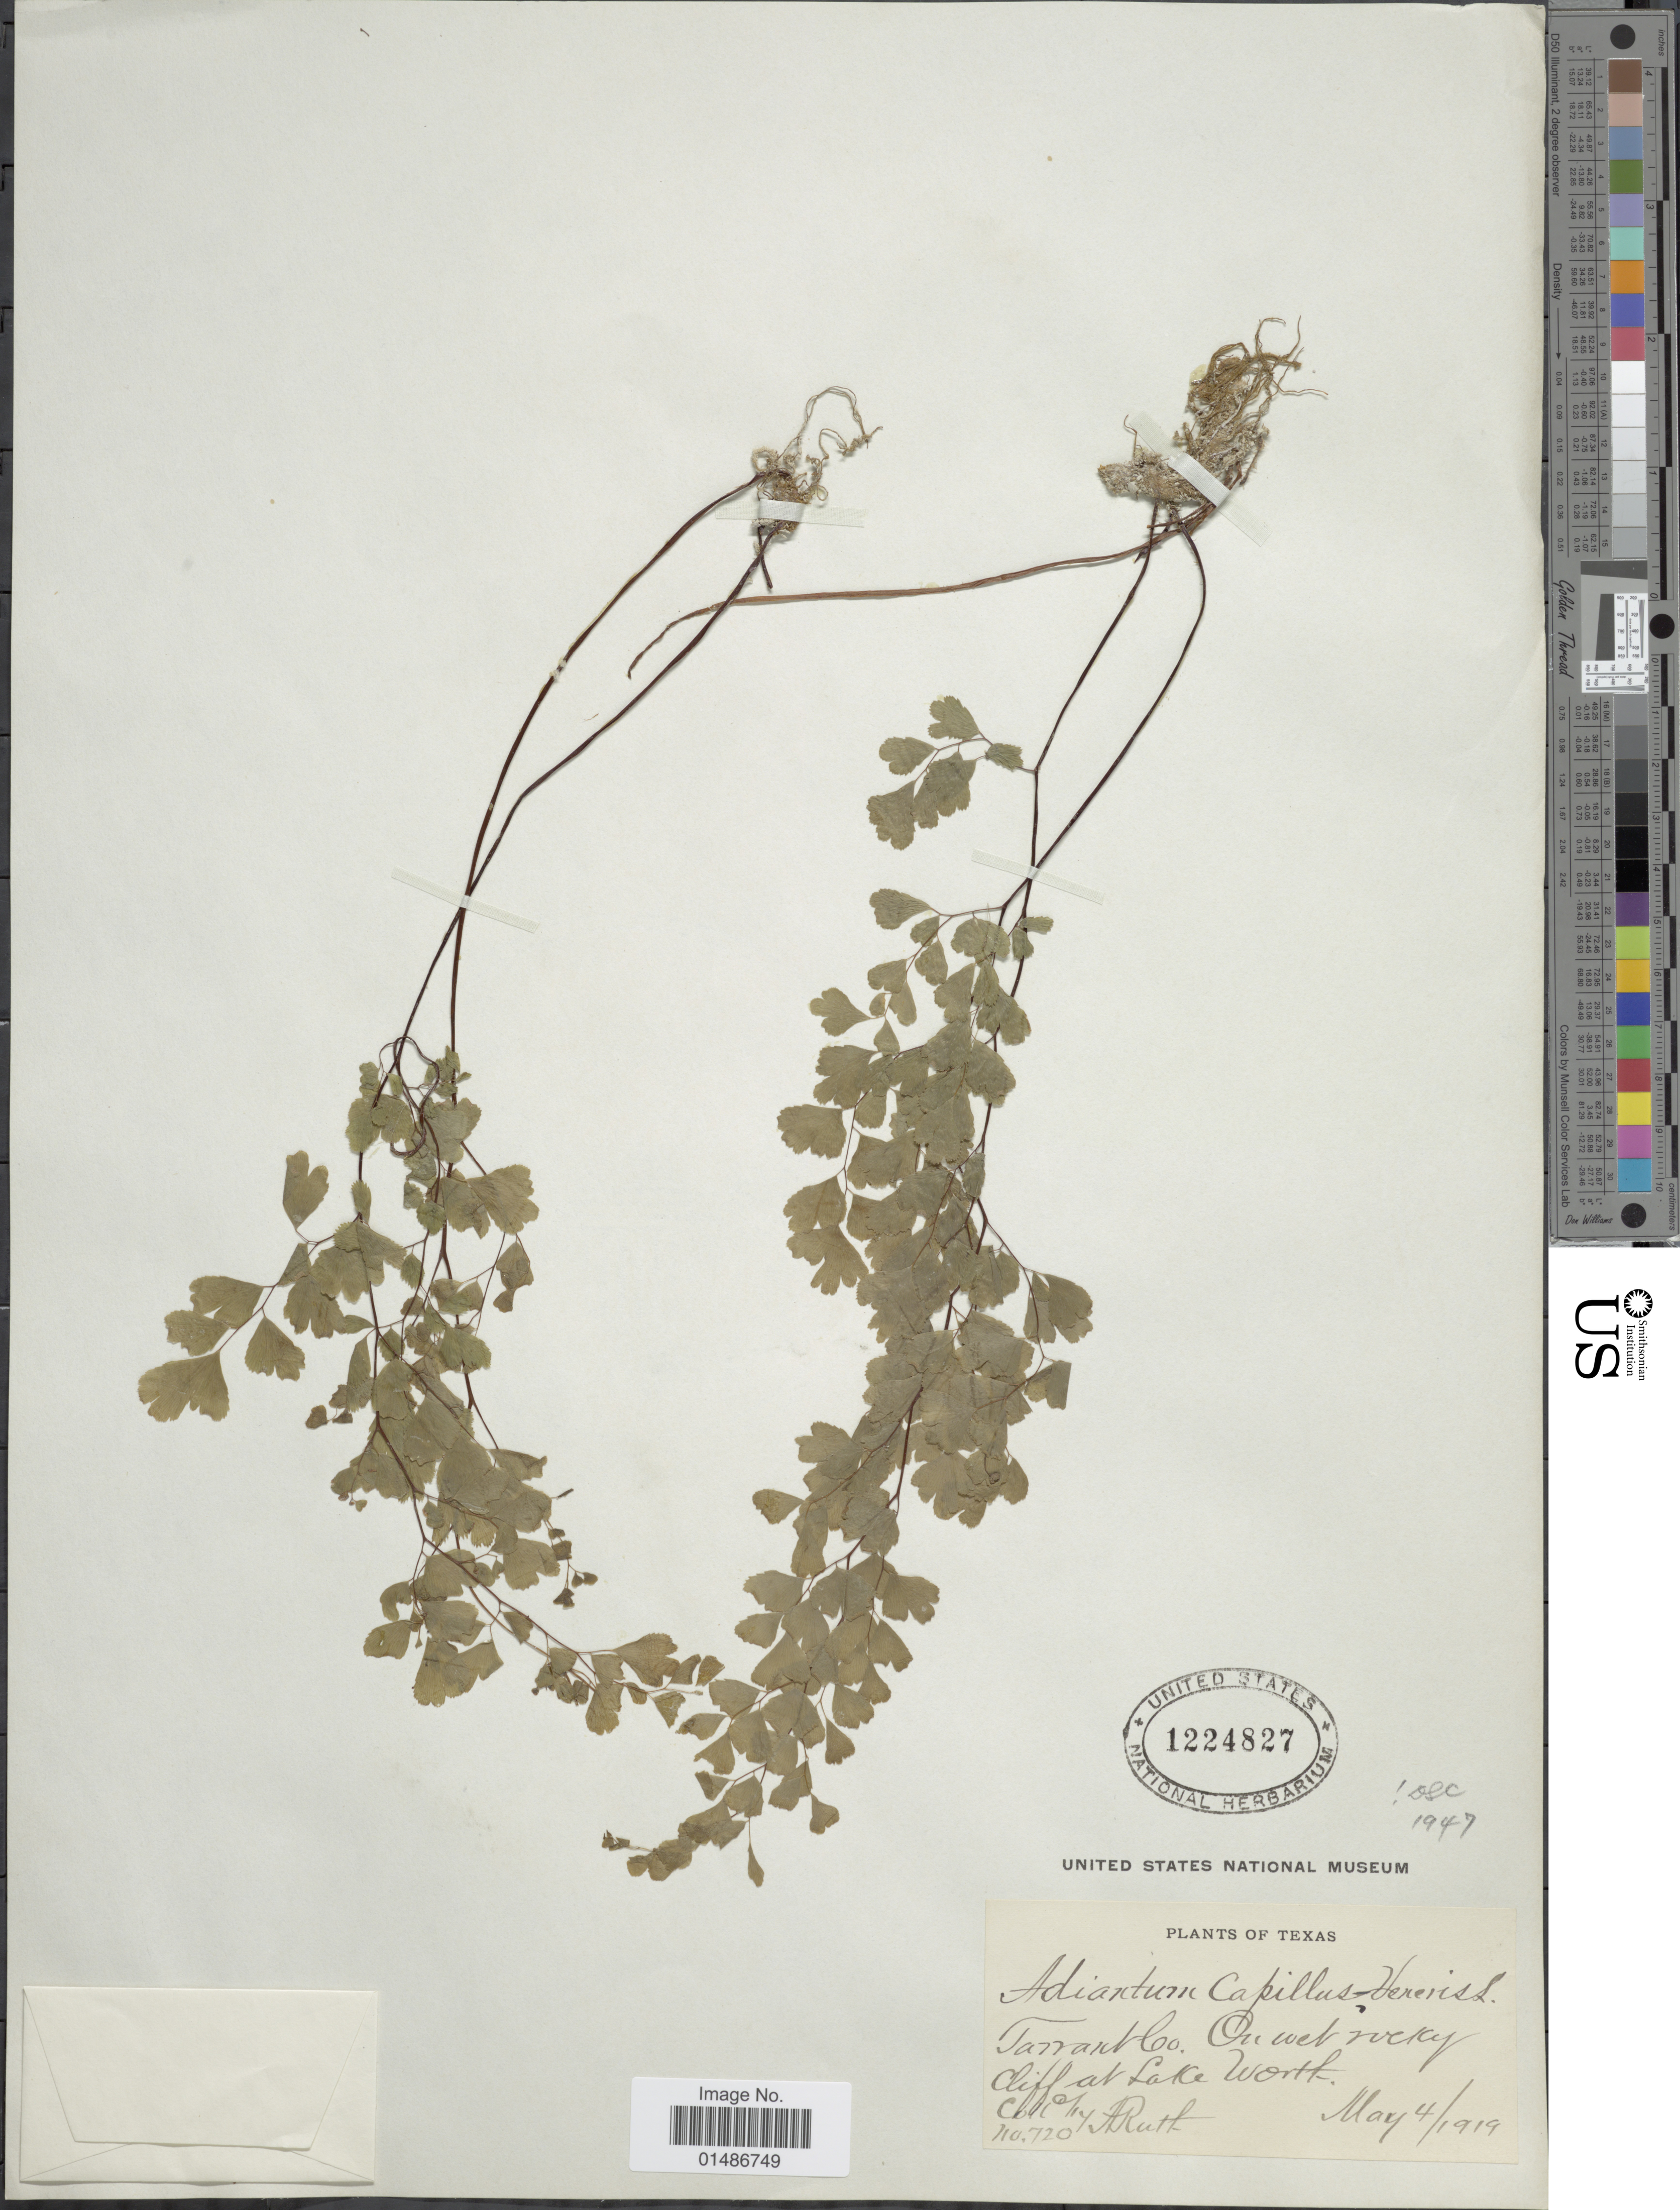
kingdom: Plantae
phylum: Tracheophyta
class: Polypodiopsida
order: Polypodiales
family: Pteridaceae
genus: Adiantum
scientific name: Adiantum capillus-veneris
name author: L.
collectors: A. Ruth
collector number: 720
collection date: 1919-05-04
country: United States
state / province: Texas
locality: Tarrant Co., on wet rocky cliff at Lake Worth.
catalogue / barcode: US 1224827